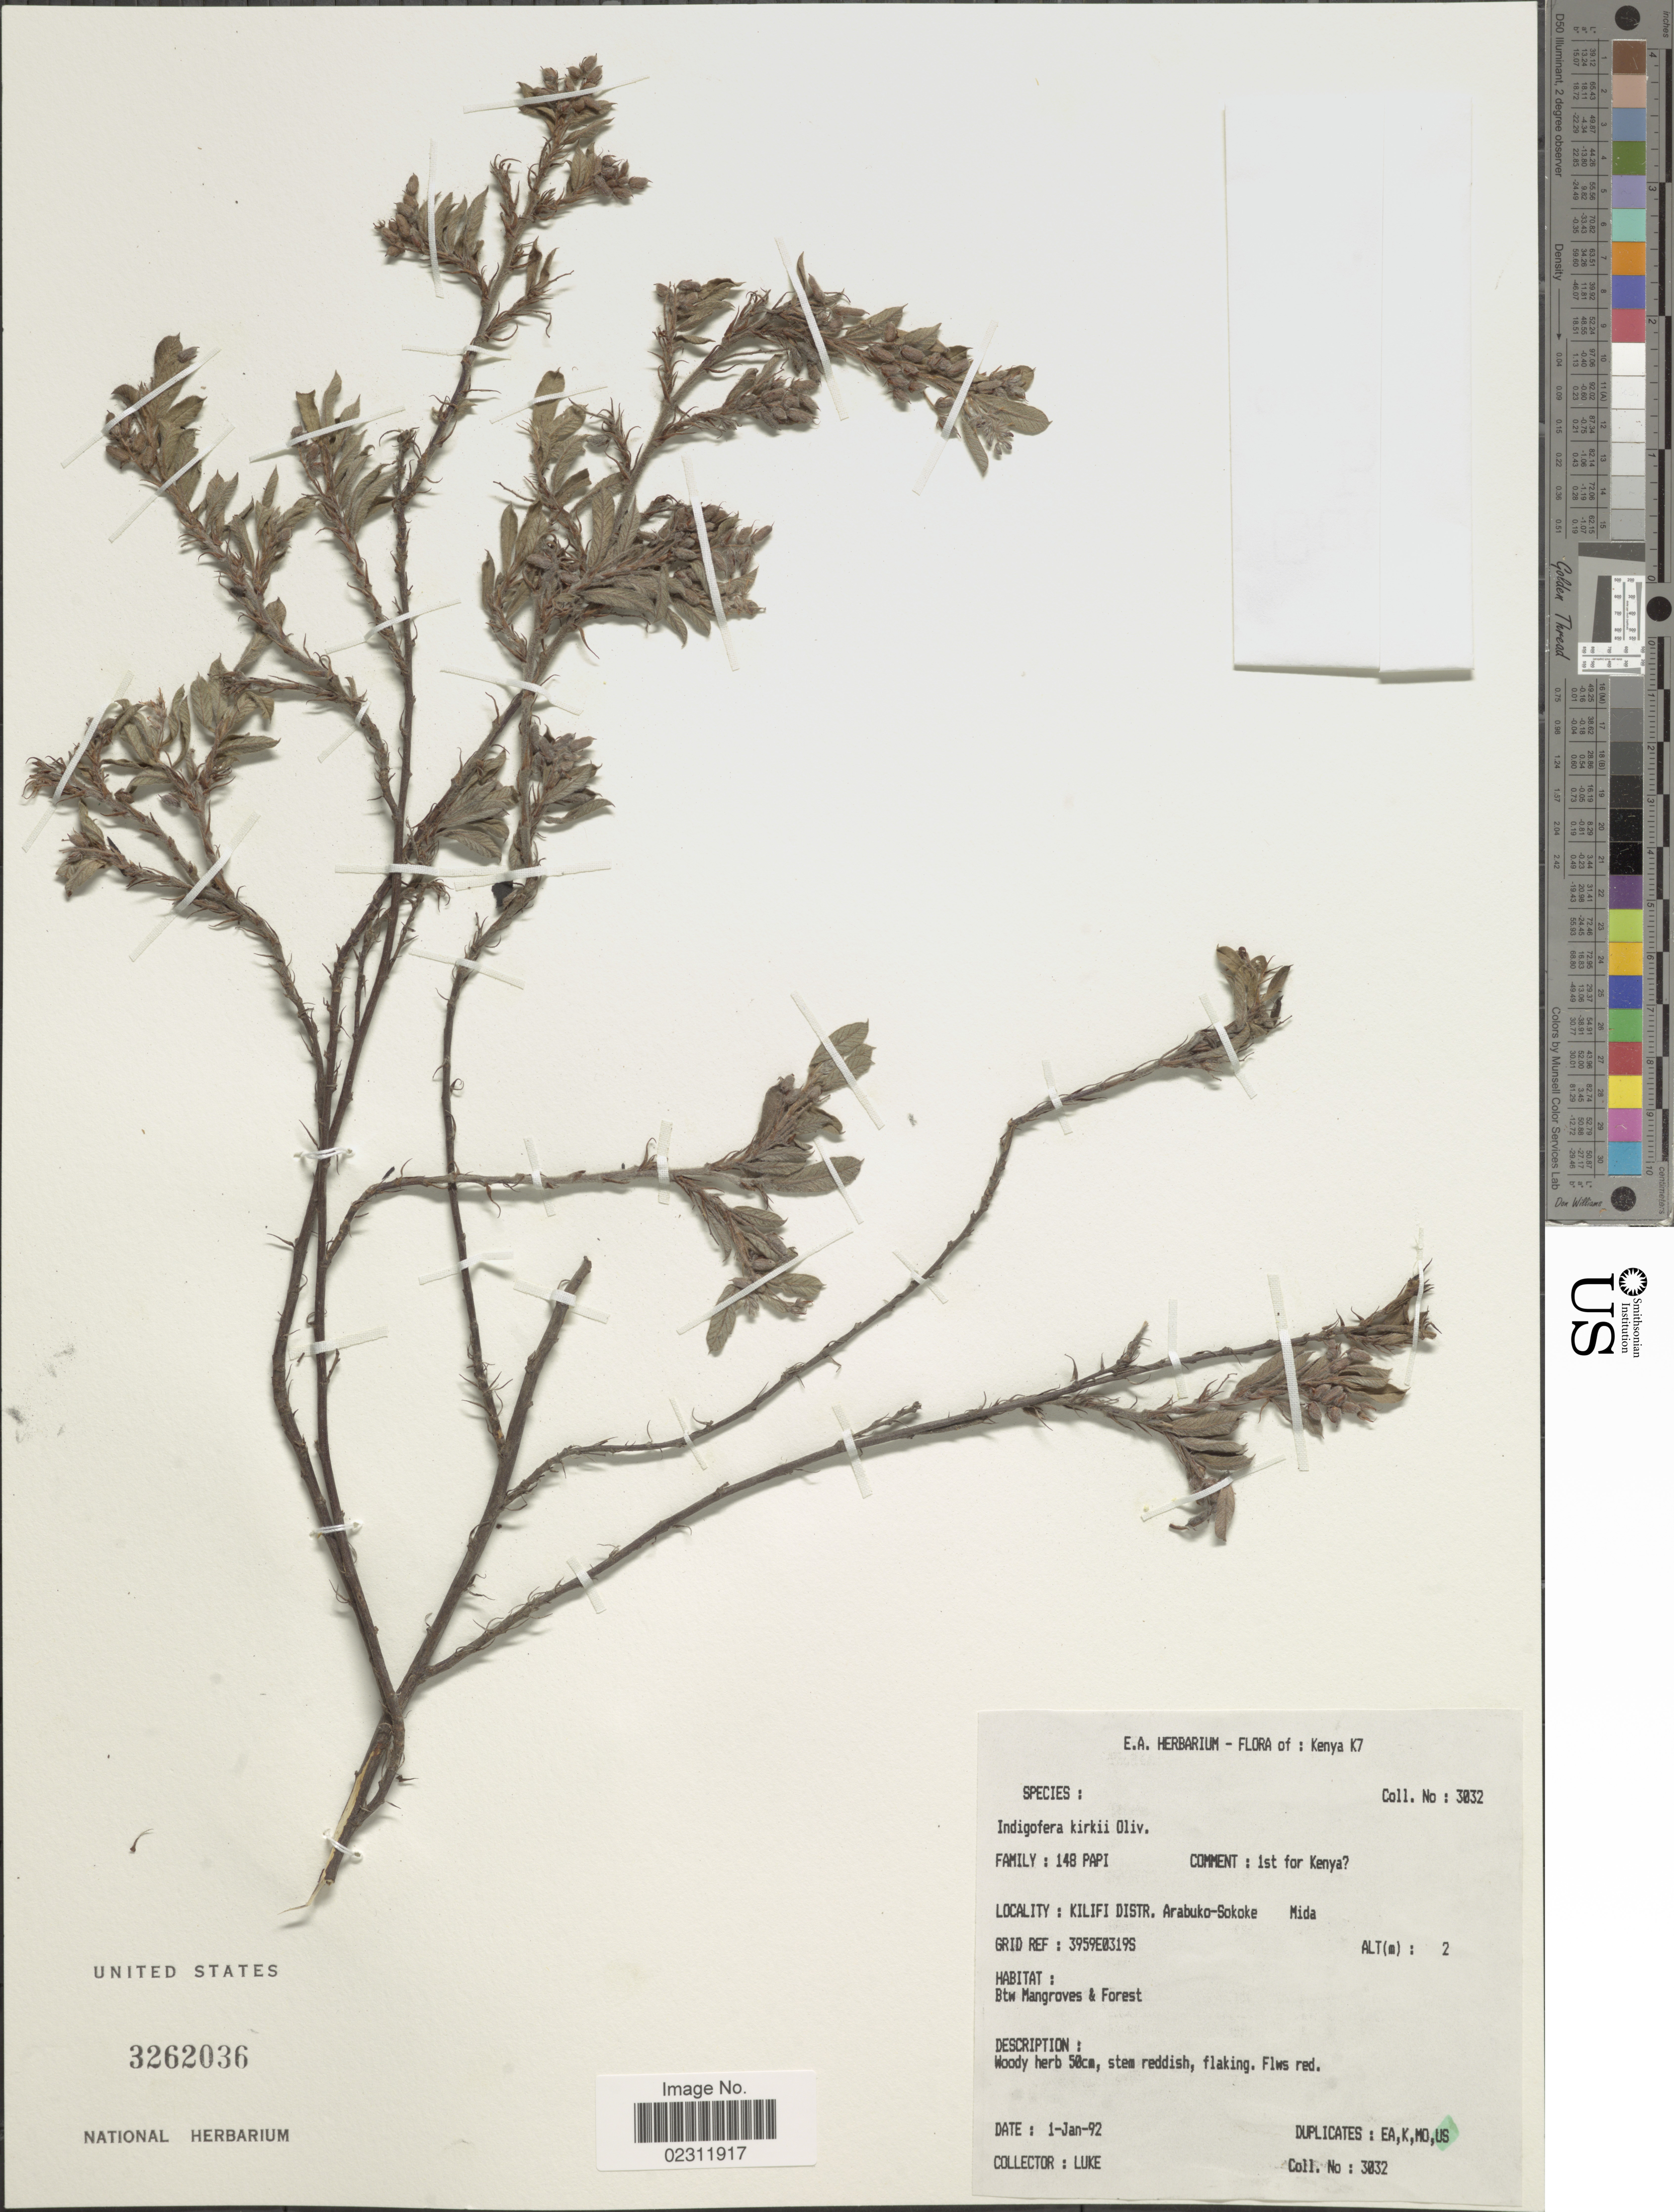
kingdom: Plantae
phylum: Tracheophyta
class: Magnoliopsida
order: Fabales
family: Fabaceae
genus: Indigofera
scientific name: Indigofera kirkii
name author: Oliv.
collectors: -. Luke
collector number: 3032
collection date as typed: Transcribed d/m/y: 1/1/92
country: Kenya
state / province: Kilifi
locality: Kenya K7, Arabuko-Sokoke, Mida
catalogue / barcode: US 3262036